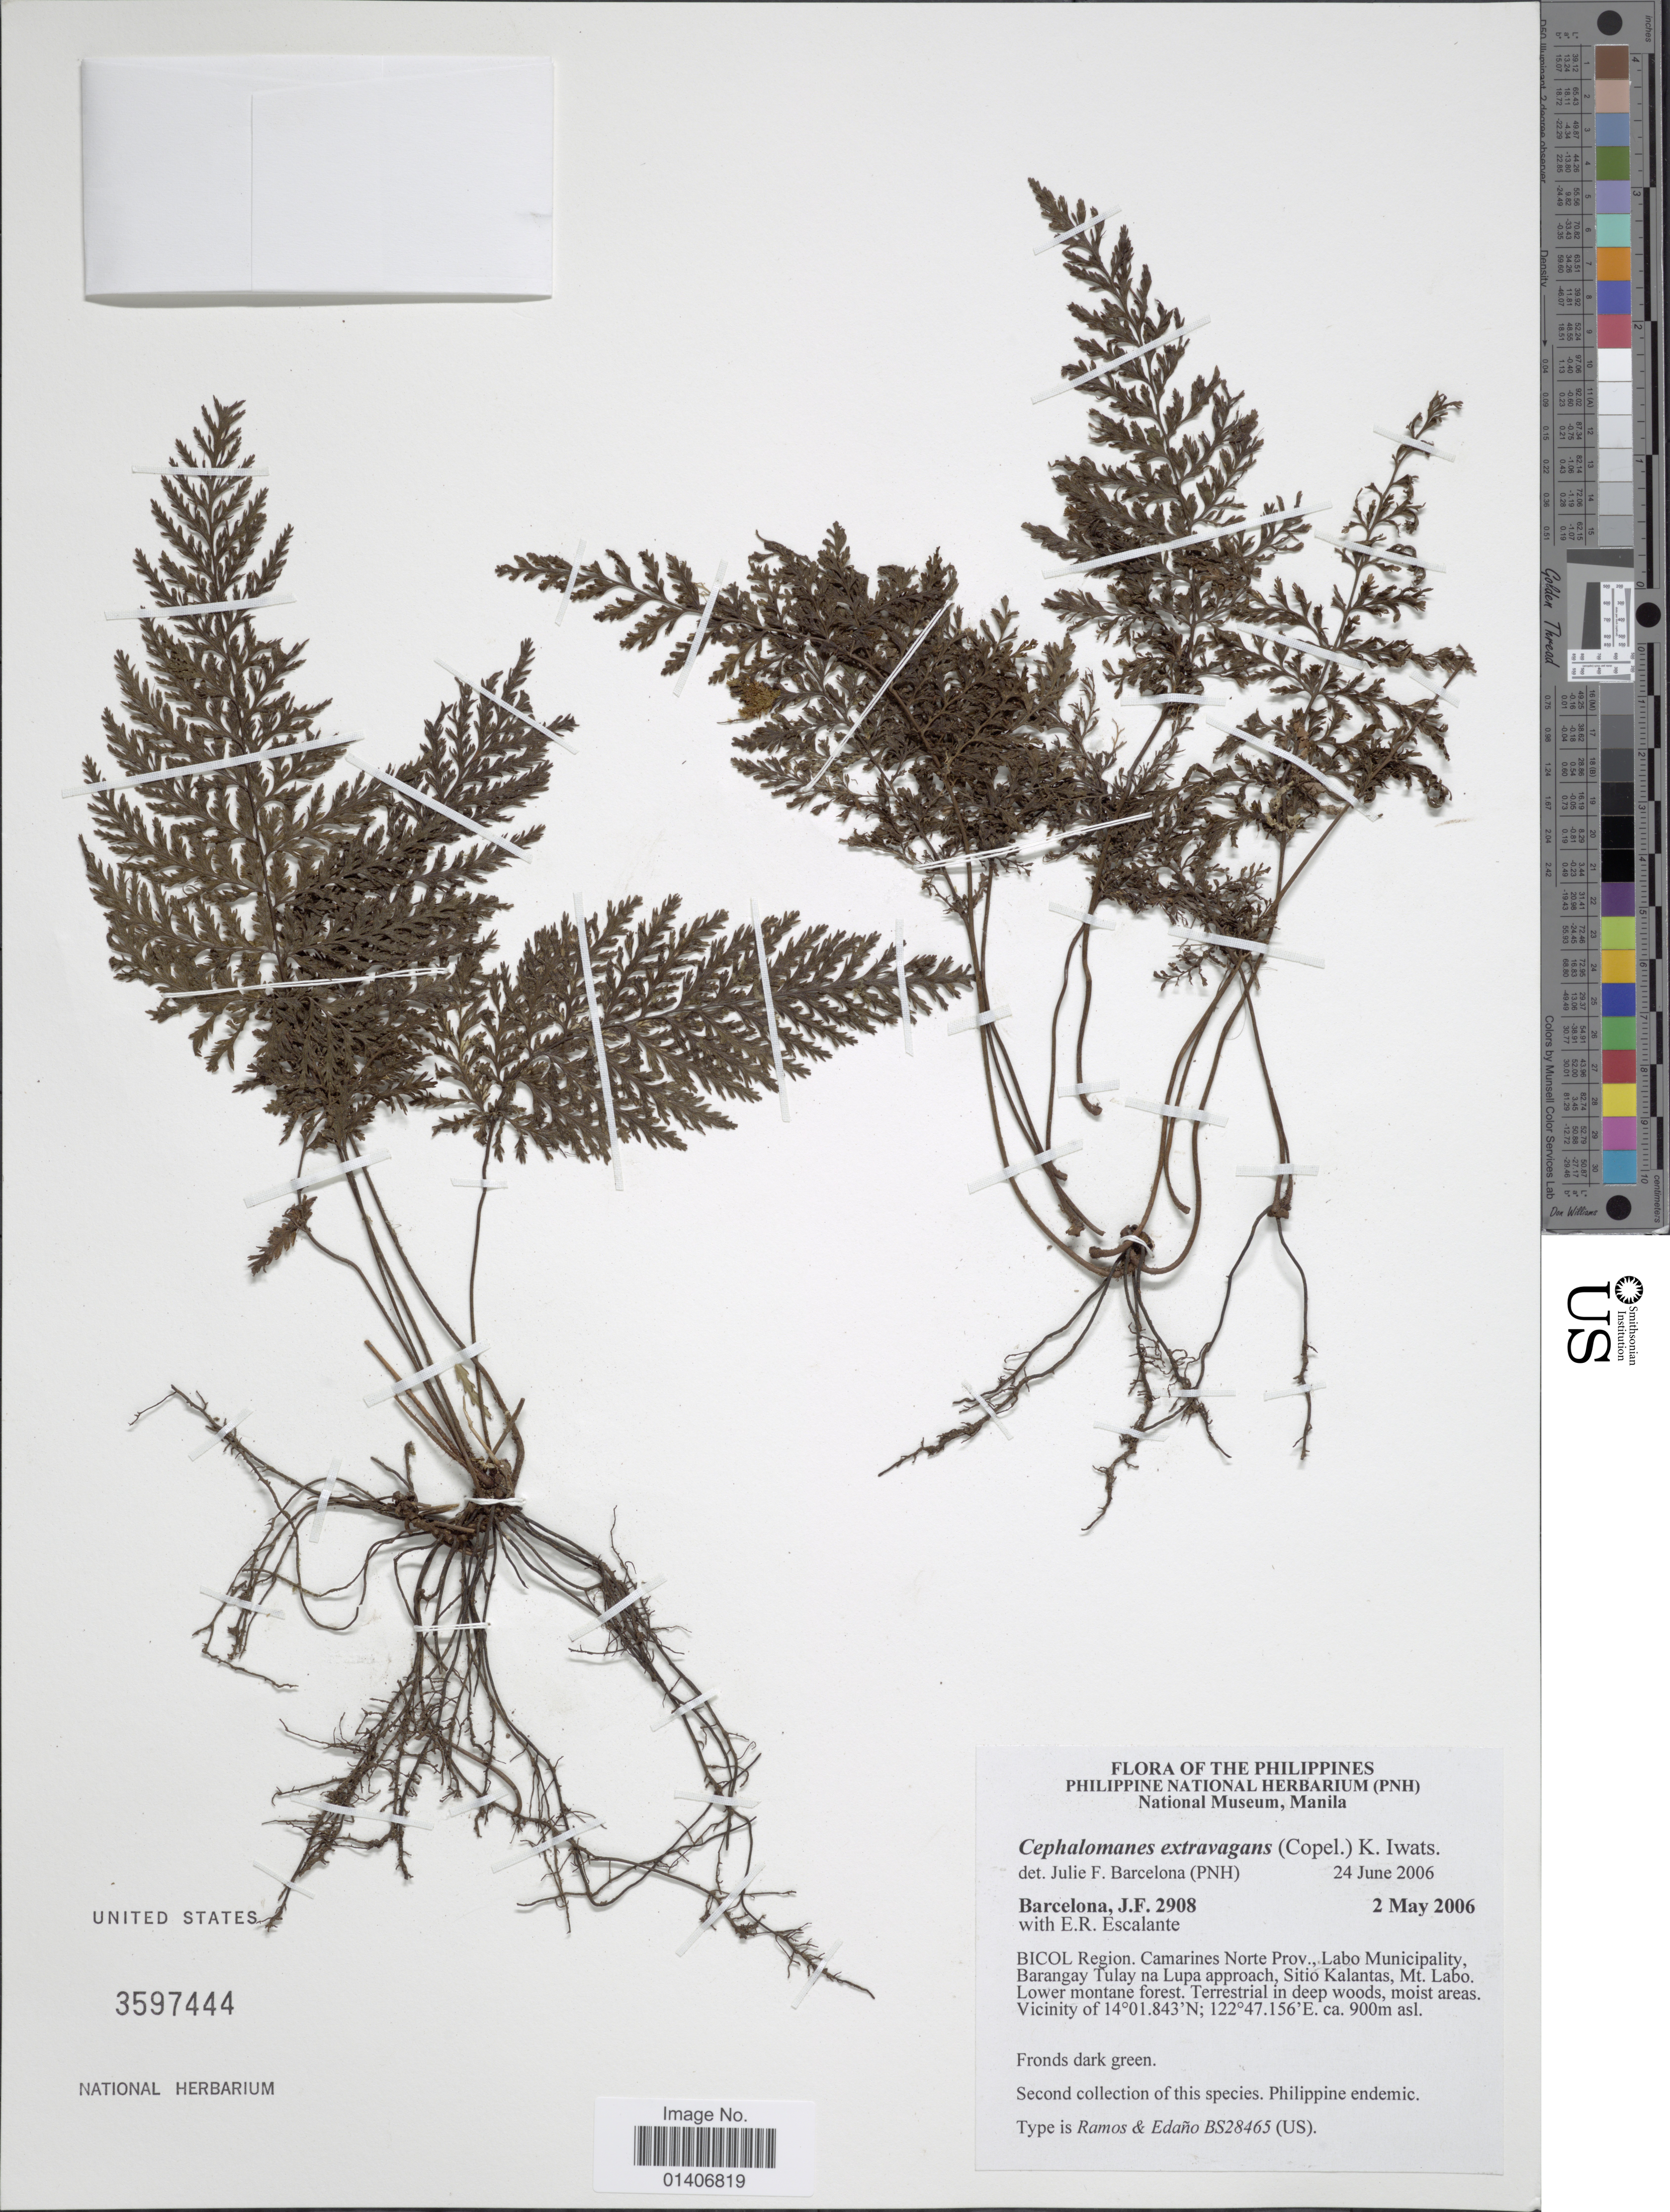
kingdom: Plantae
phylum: Tracheophyta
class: Polypodiopsida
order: Hymenophyllales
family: Hymenophyllaceae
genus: Abrodictyum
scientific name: Abrodictyum extravagans (Copel.) comb. ined., 2015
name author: (Copel.)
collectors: J. F. Barcelona & E. Escalante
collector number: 2908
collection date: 2006-05-02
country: Philippines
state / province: Bicol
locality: Region Camarines Norte Prov., Labo Municipality, Barangay Tulay na Lupaa approach, Sitio Kalantas, Mt Labo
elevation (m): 900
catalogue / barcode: US 3597444